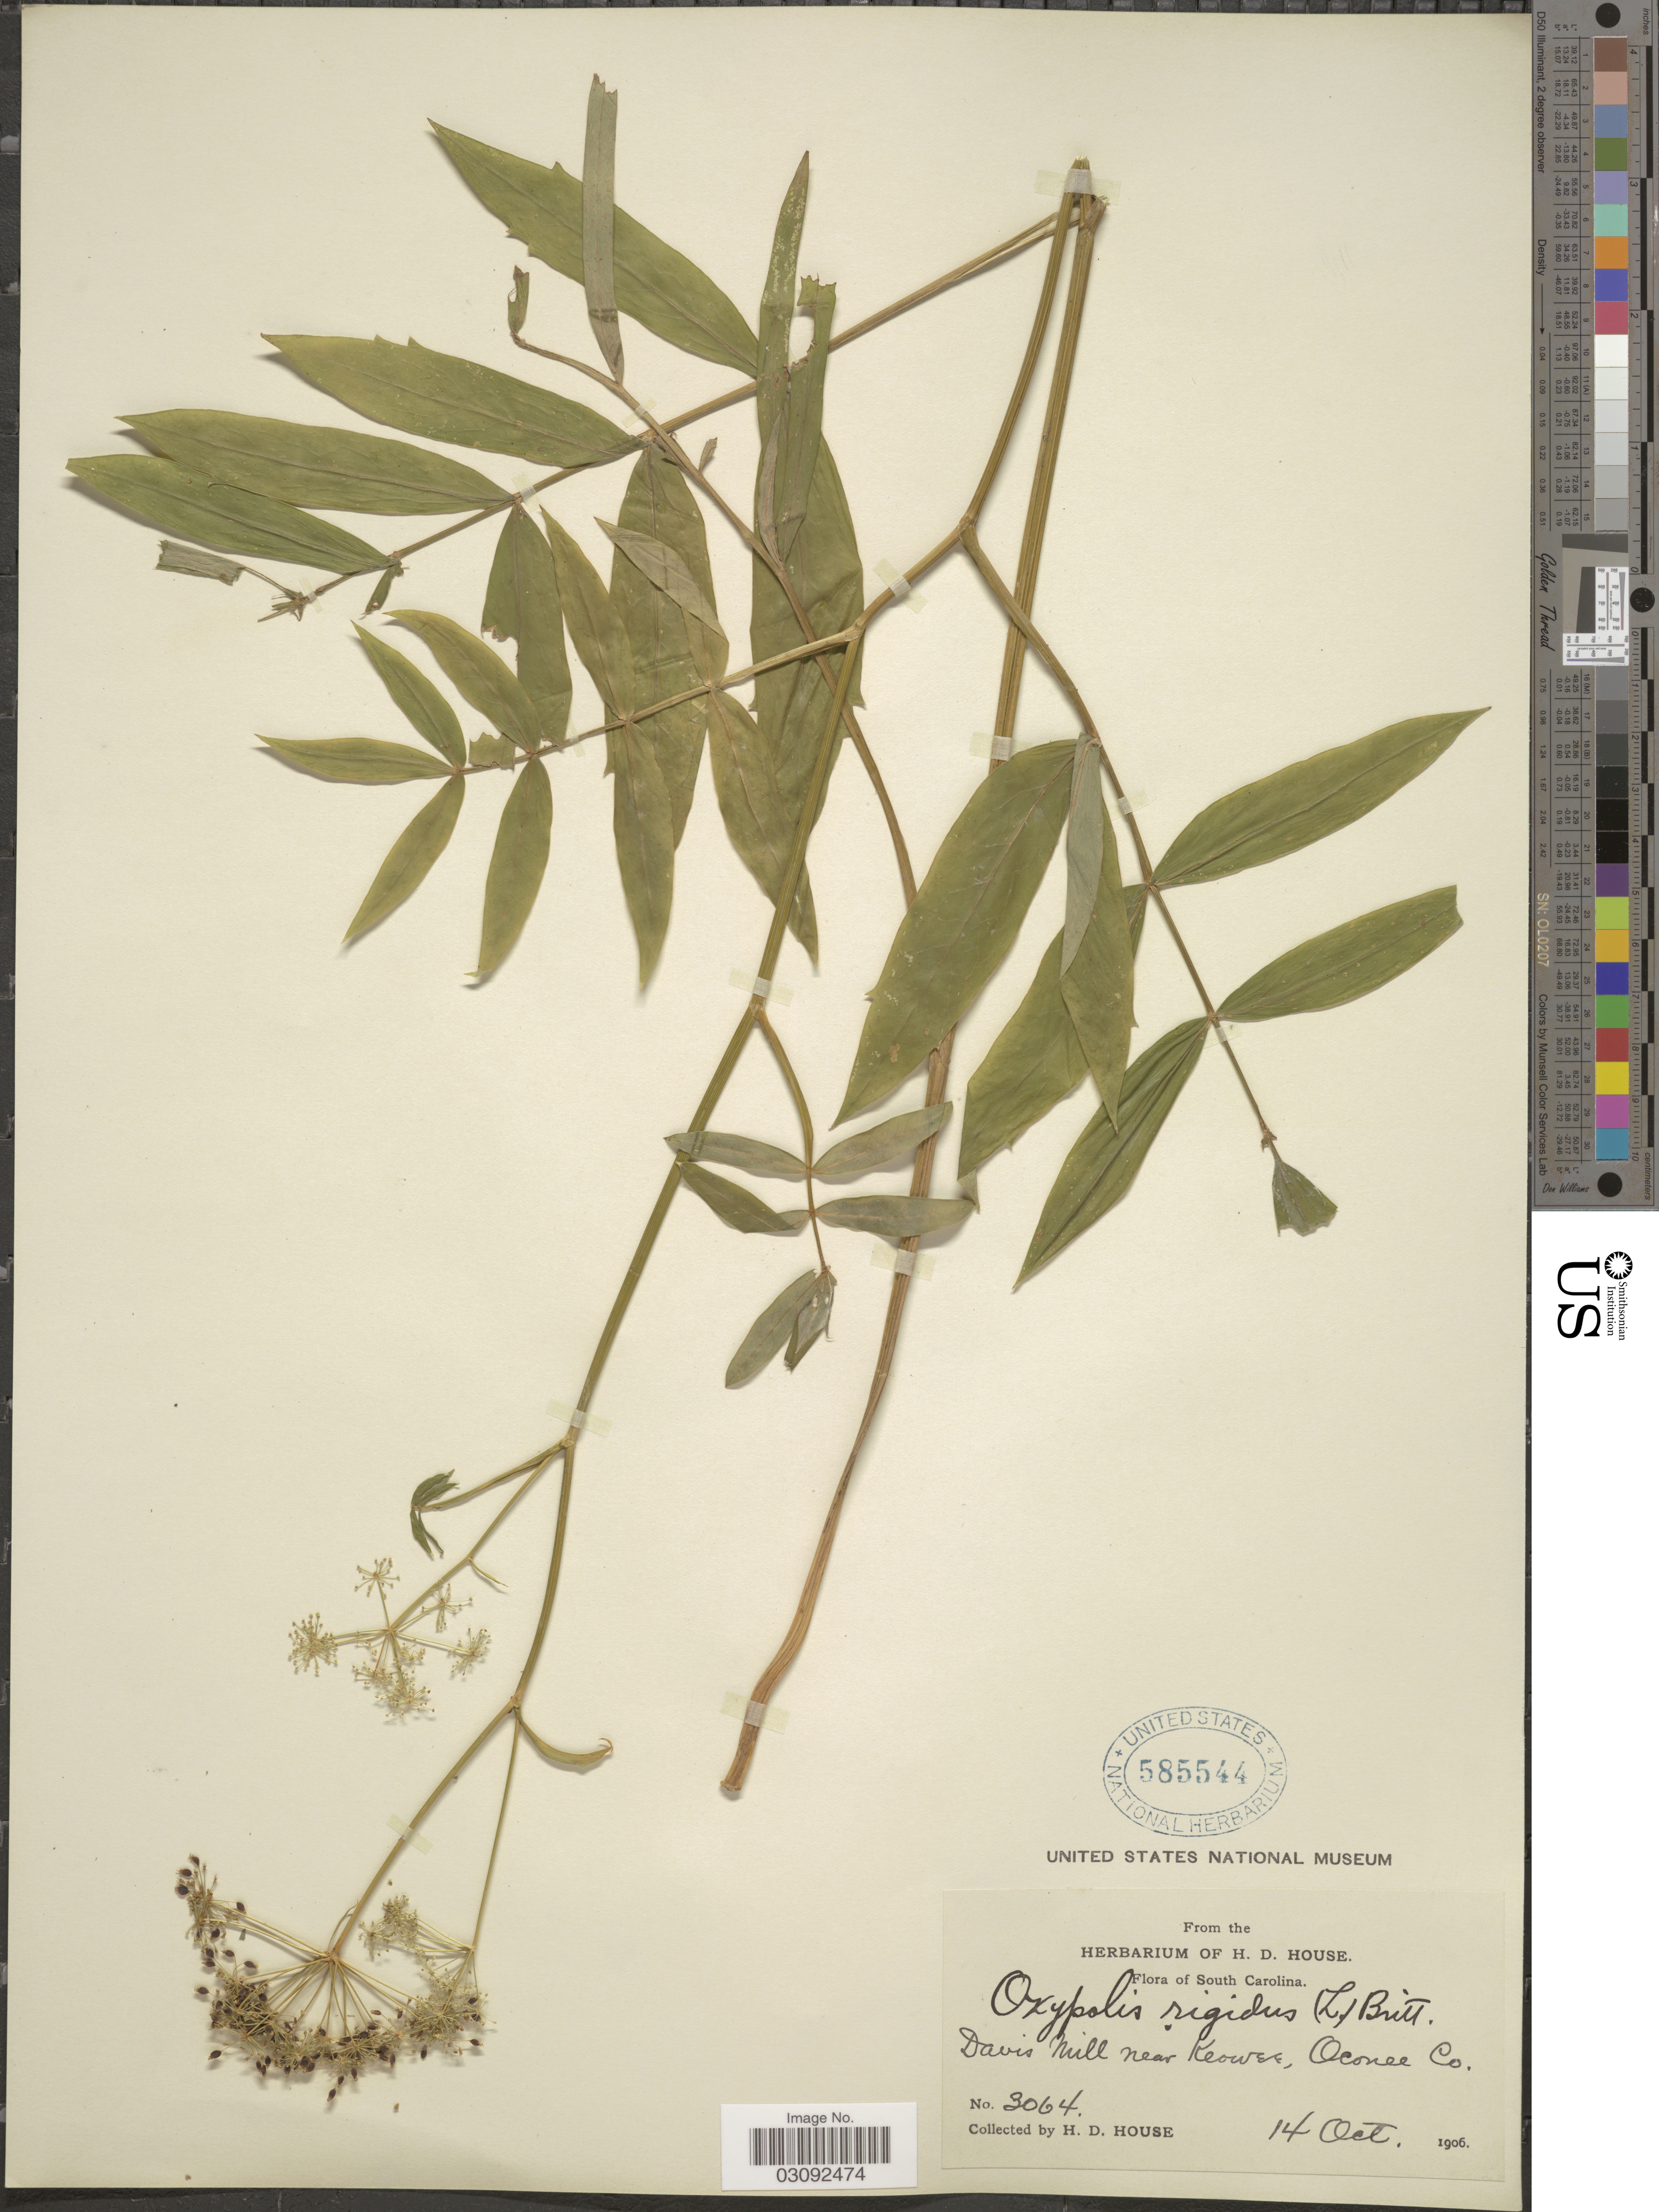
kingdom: Plantae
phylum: Tracheophyta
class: Magnoliopsida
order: Apiales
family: Apiaceae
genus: Oxypolis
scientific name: Oxypolis rigidior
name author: (L.) Raf.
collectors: H. D. House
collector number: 3064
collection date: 1906-10-14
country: United States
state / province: South Carolina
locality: Davis Mill near Keowee, Oconee Co.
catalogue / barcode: US 585544